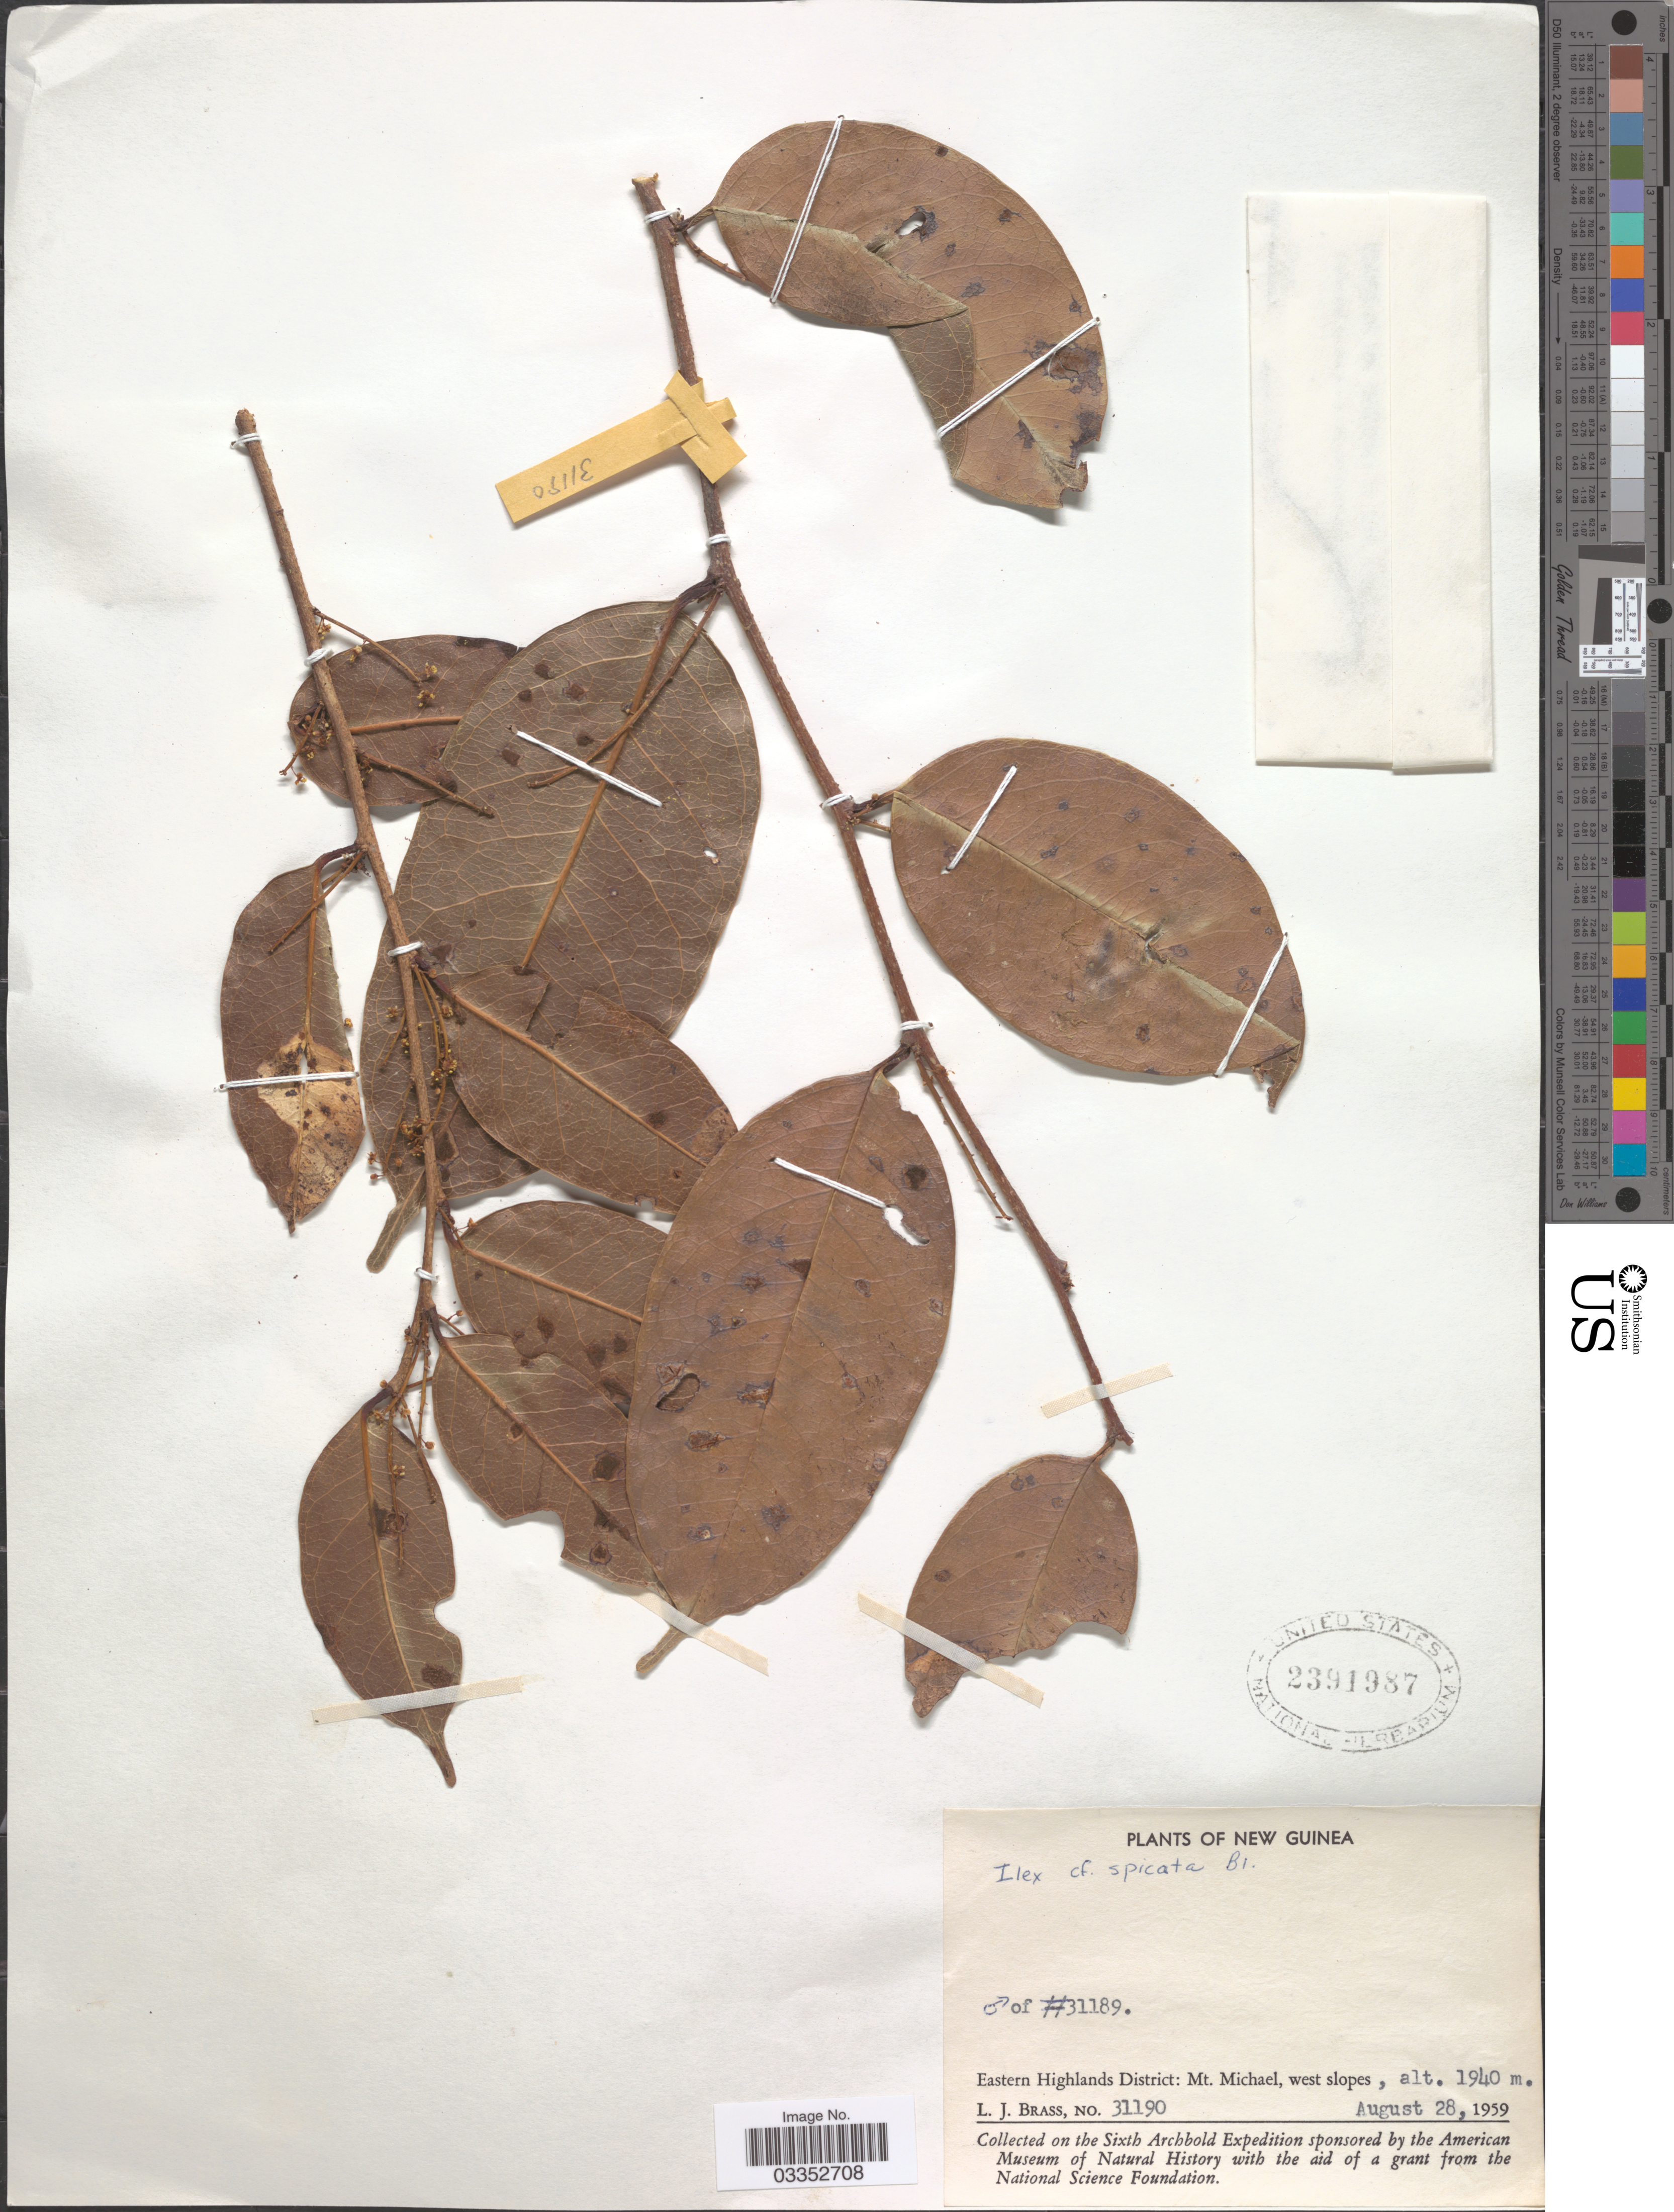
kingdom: Plantae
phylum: Tracheophyta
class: Magnoliopsida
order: Aquifoliales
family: Aquifoliaceae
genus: Ilex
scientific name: Ilex spicata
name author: Blume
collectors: L. J. Brass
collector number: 31190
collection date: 1959-08-28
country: Papua New Guinea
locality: New Guinea. Eastern Highlands District: Mt. Michael, west slopes.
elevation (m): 1940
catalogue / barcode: US 2391987